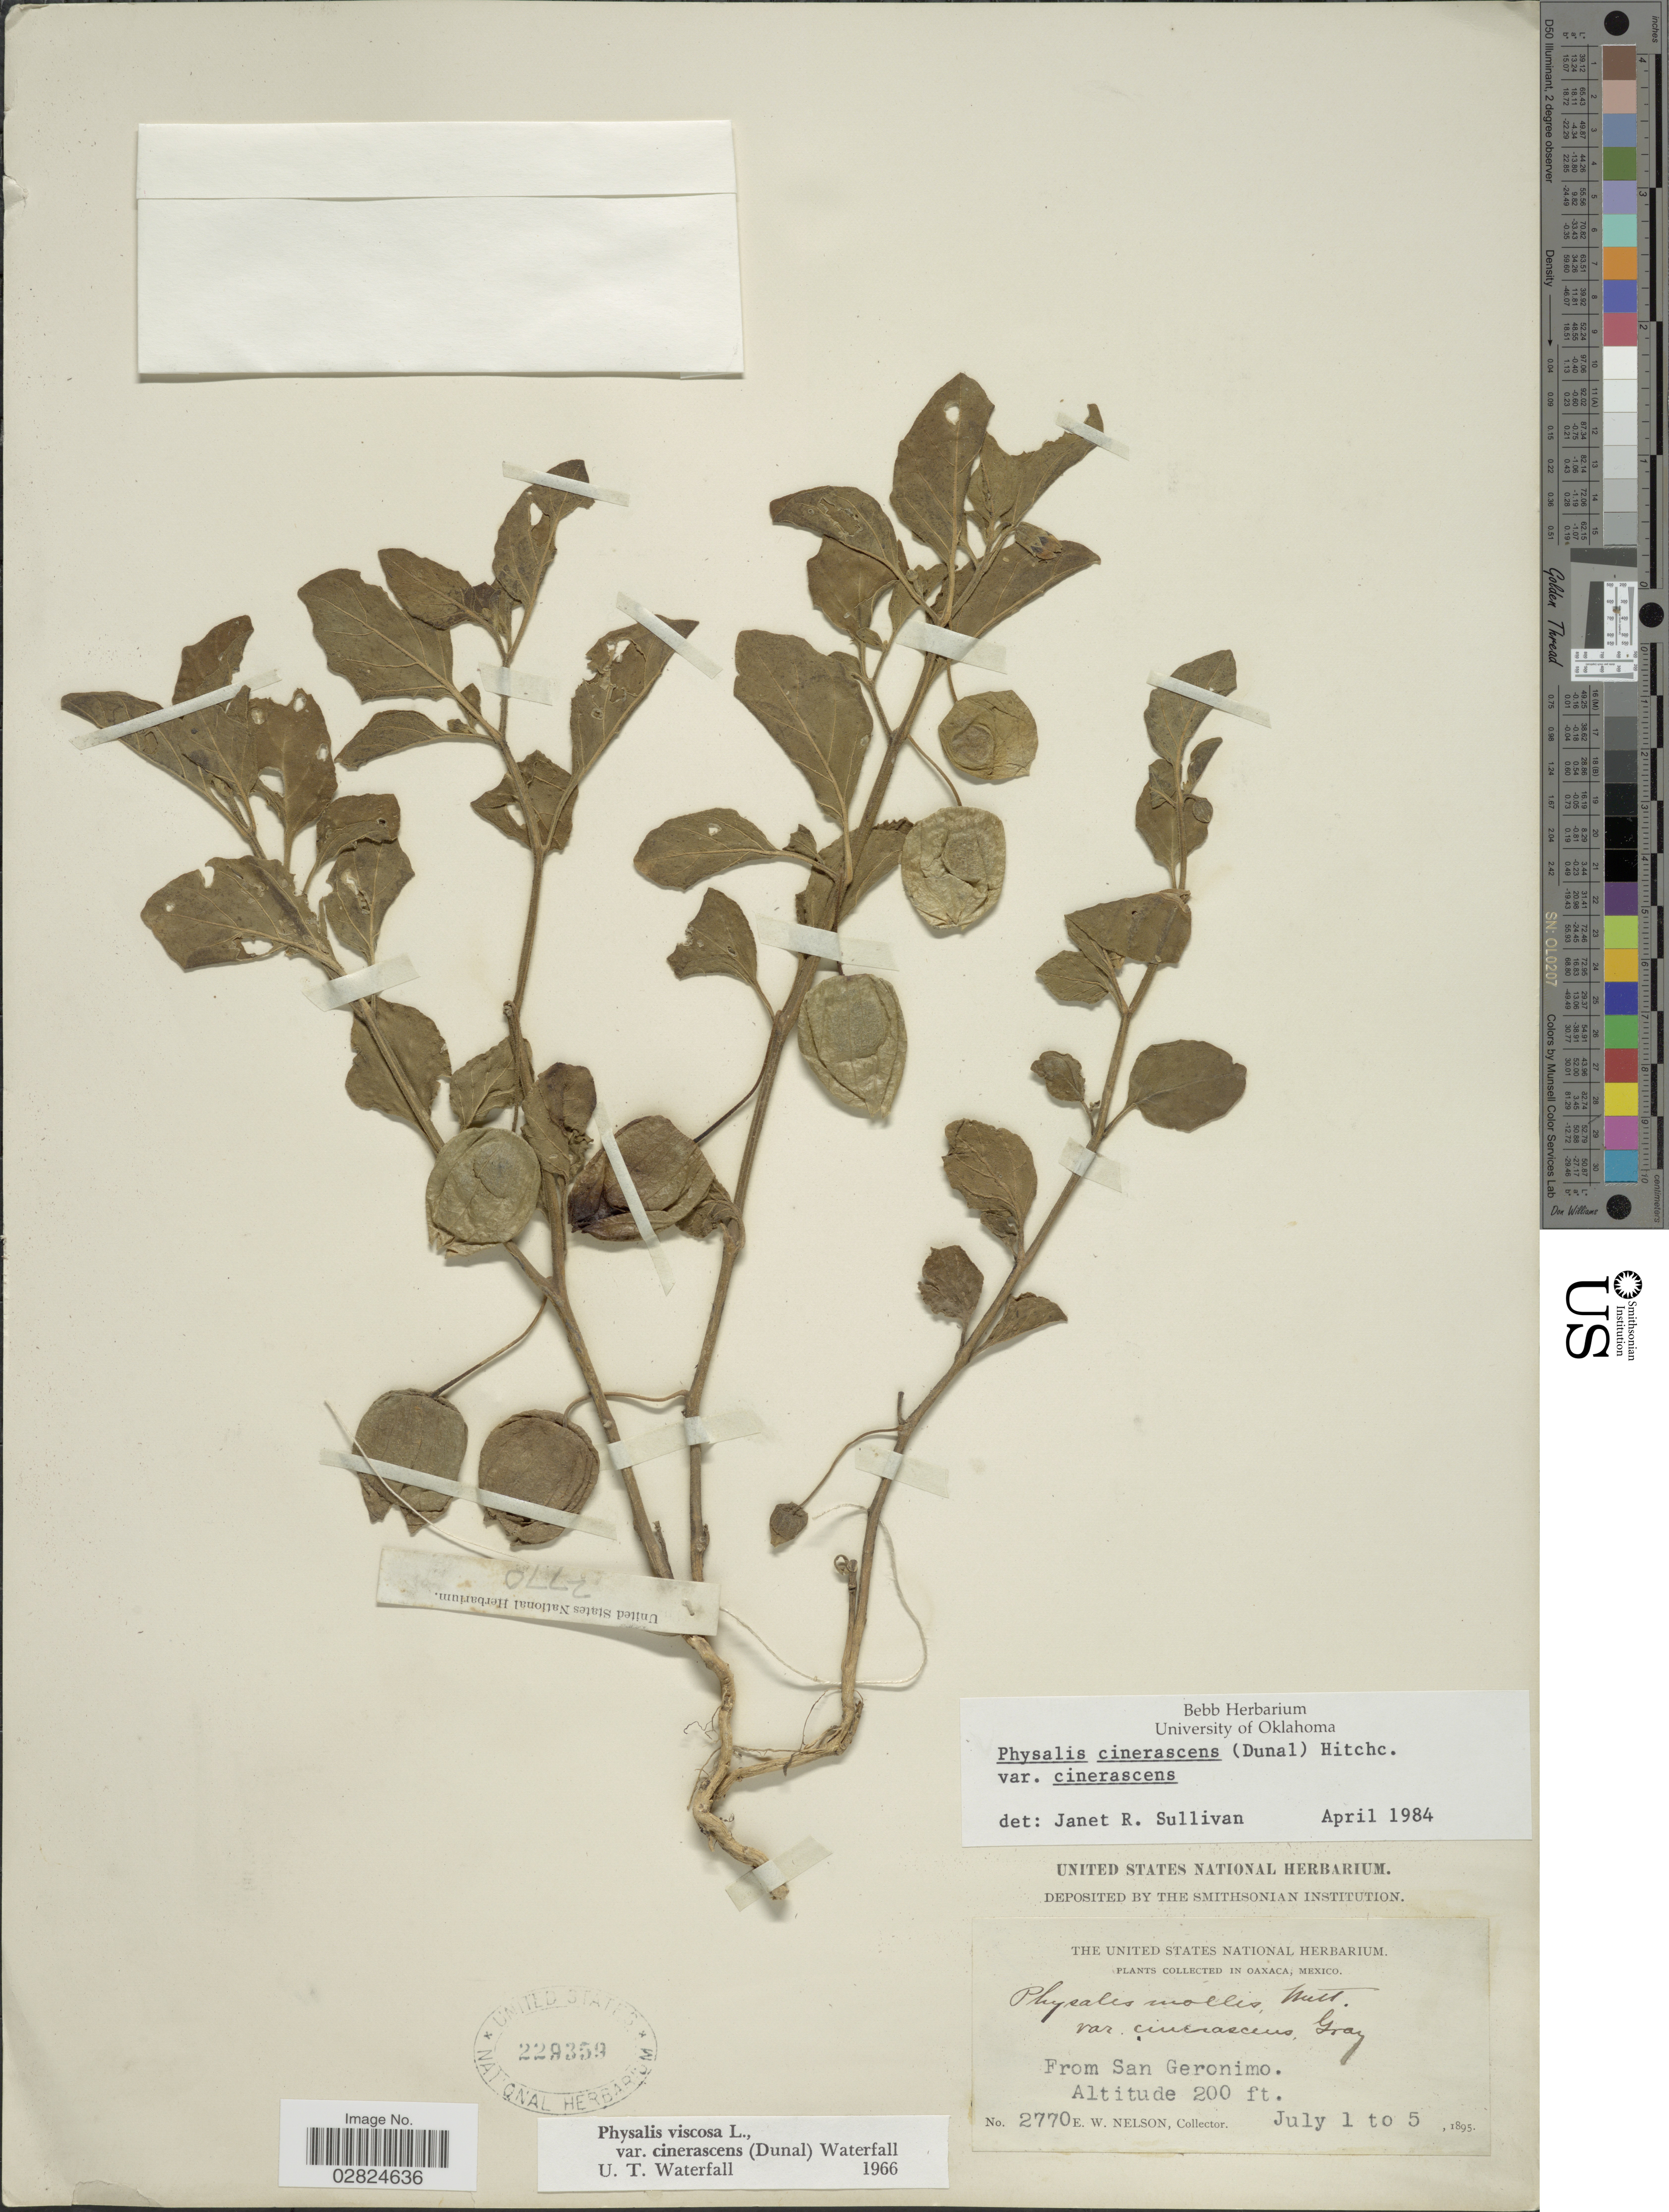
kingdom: Plantae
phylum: Tracheophyta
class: Magnoliopsida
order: Solanales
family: Solanaceae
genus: Physalis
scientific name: Physalis cinerascens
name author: (Dunal) Hitchc.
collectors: E. W. Nelson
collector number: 2770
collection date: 1895-07-01/1895-07-05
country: Mexico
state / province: Oaxaca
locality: From San Geronimo.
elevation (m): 61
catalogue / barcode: US 229359